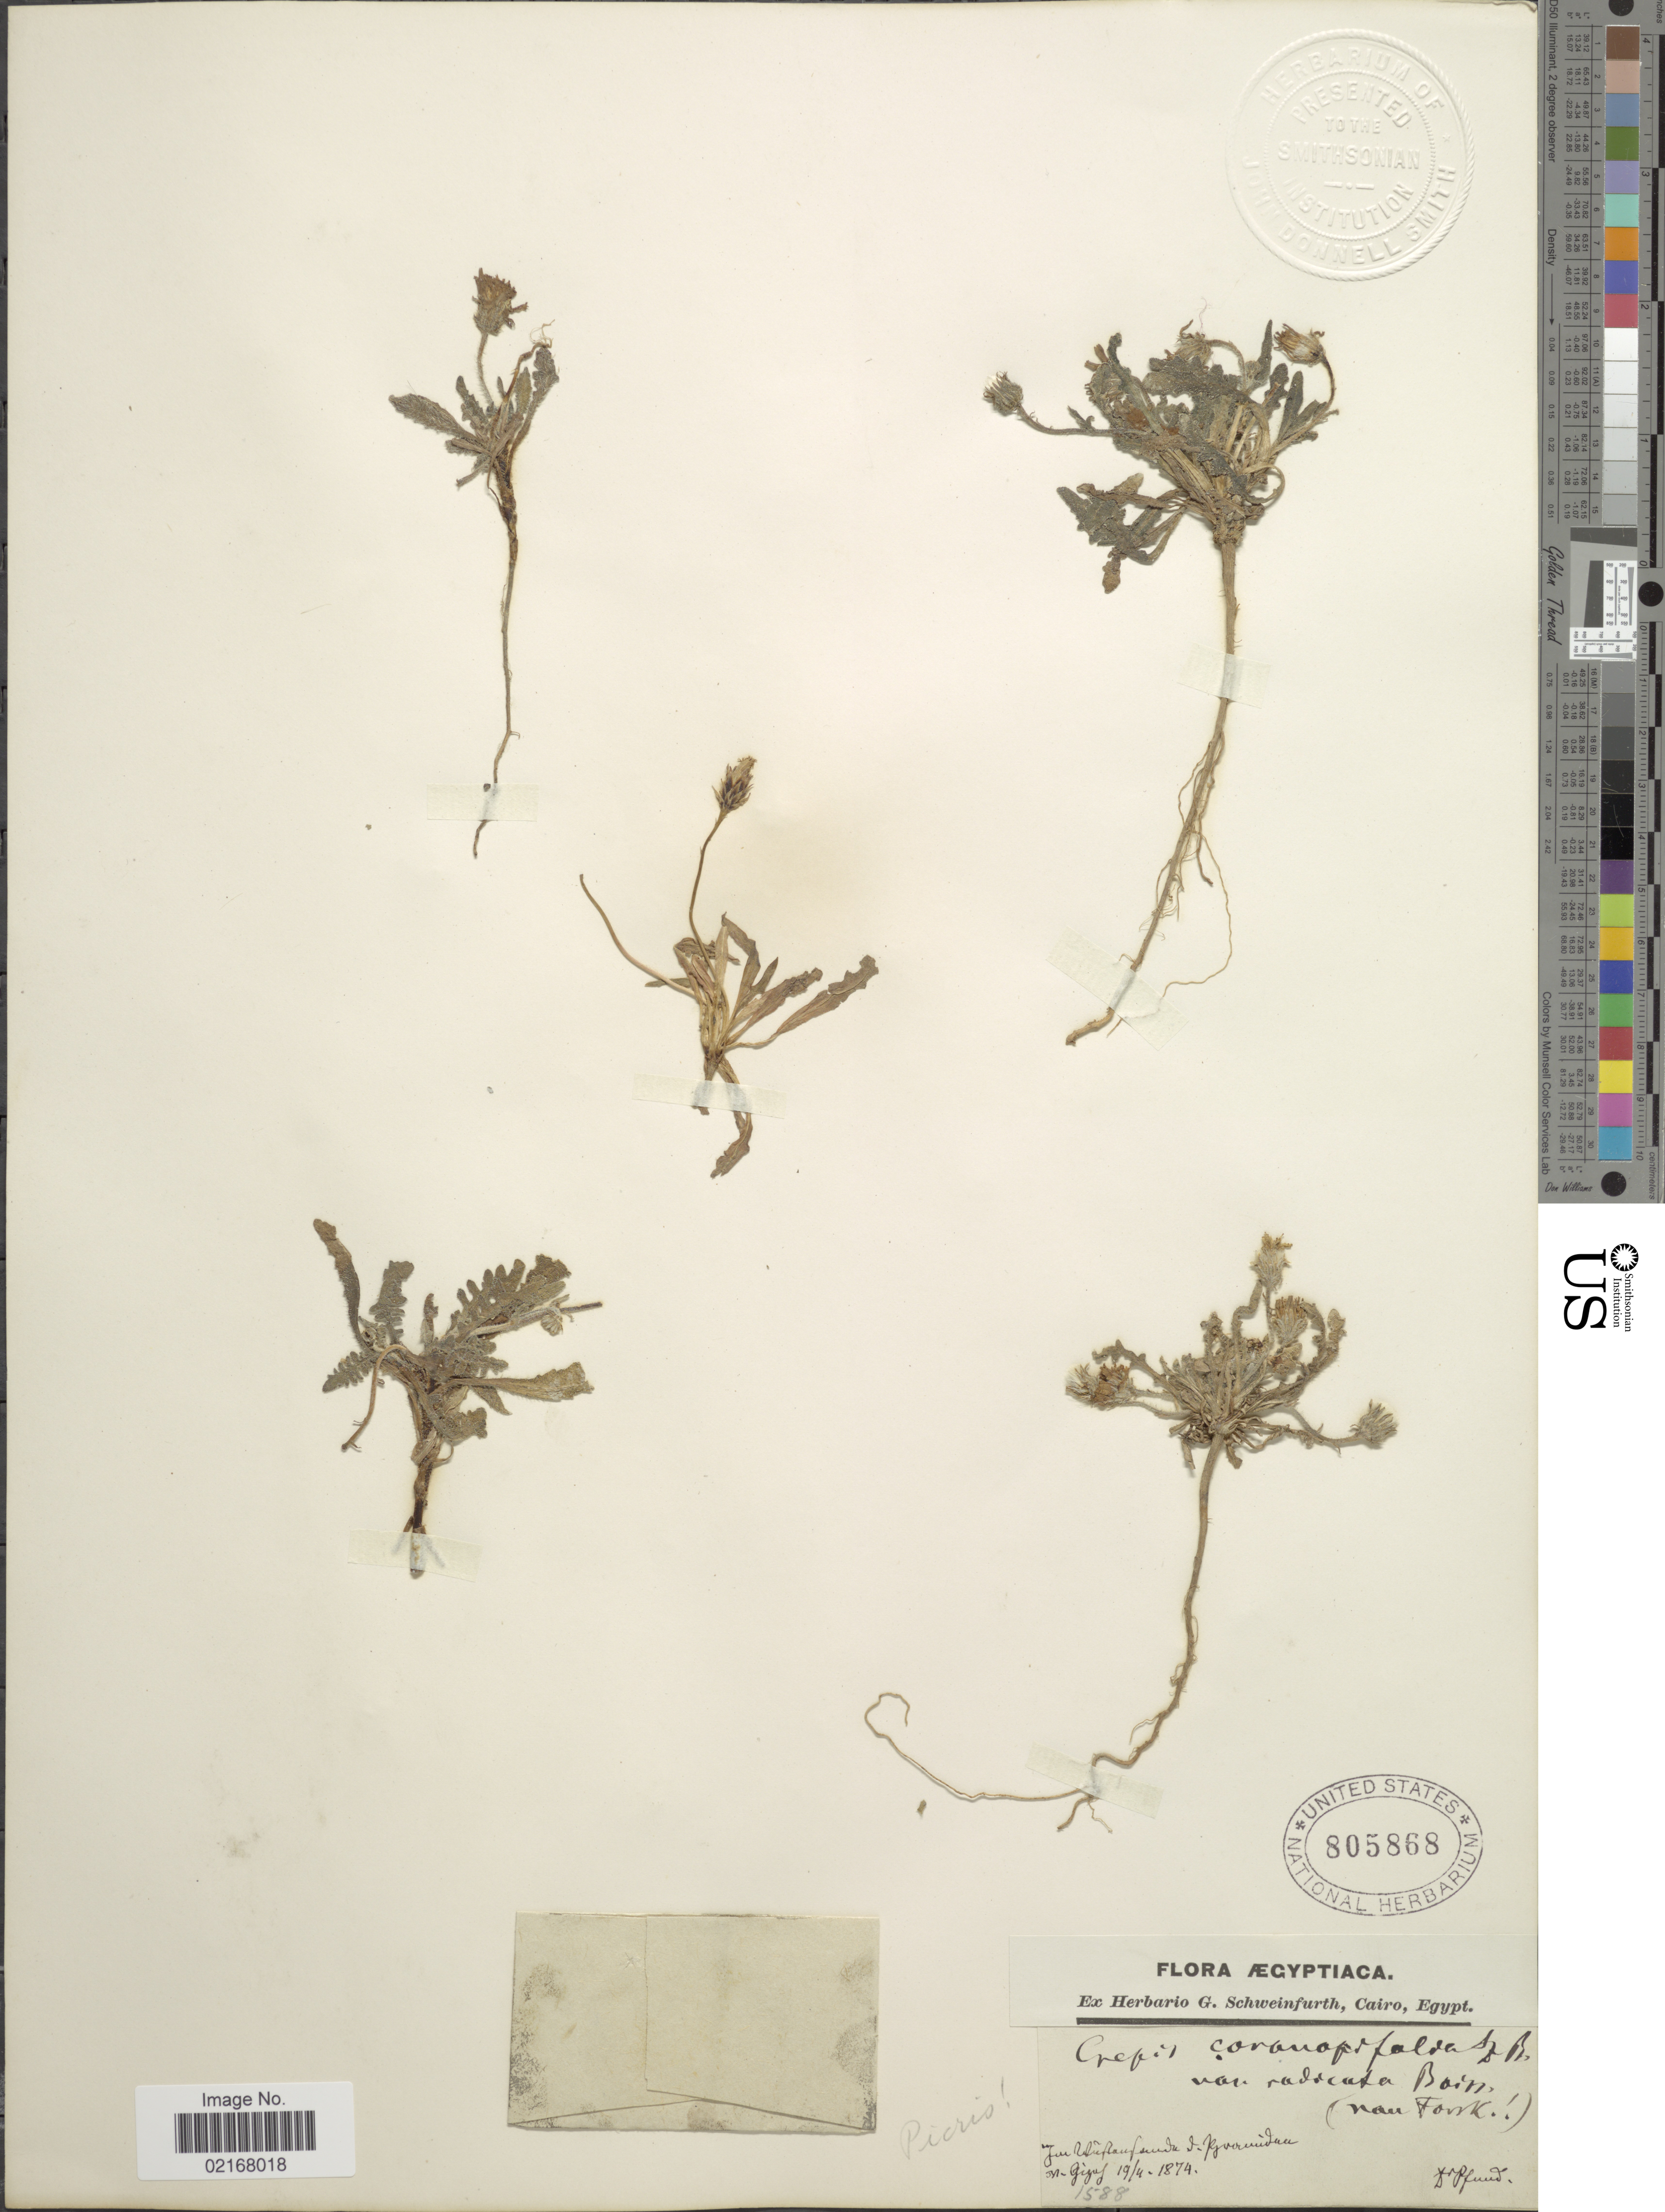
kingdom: Plantae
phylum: Tracheophyta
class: Magnoliopsida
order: Asterales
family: Asteraceae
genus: Picris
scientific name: Picris asplenioides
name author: L.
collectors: ex herb. G. Schweinfurth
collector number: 1588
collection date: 1874-04-19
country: Egypt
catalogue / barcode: US 805868